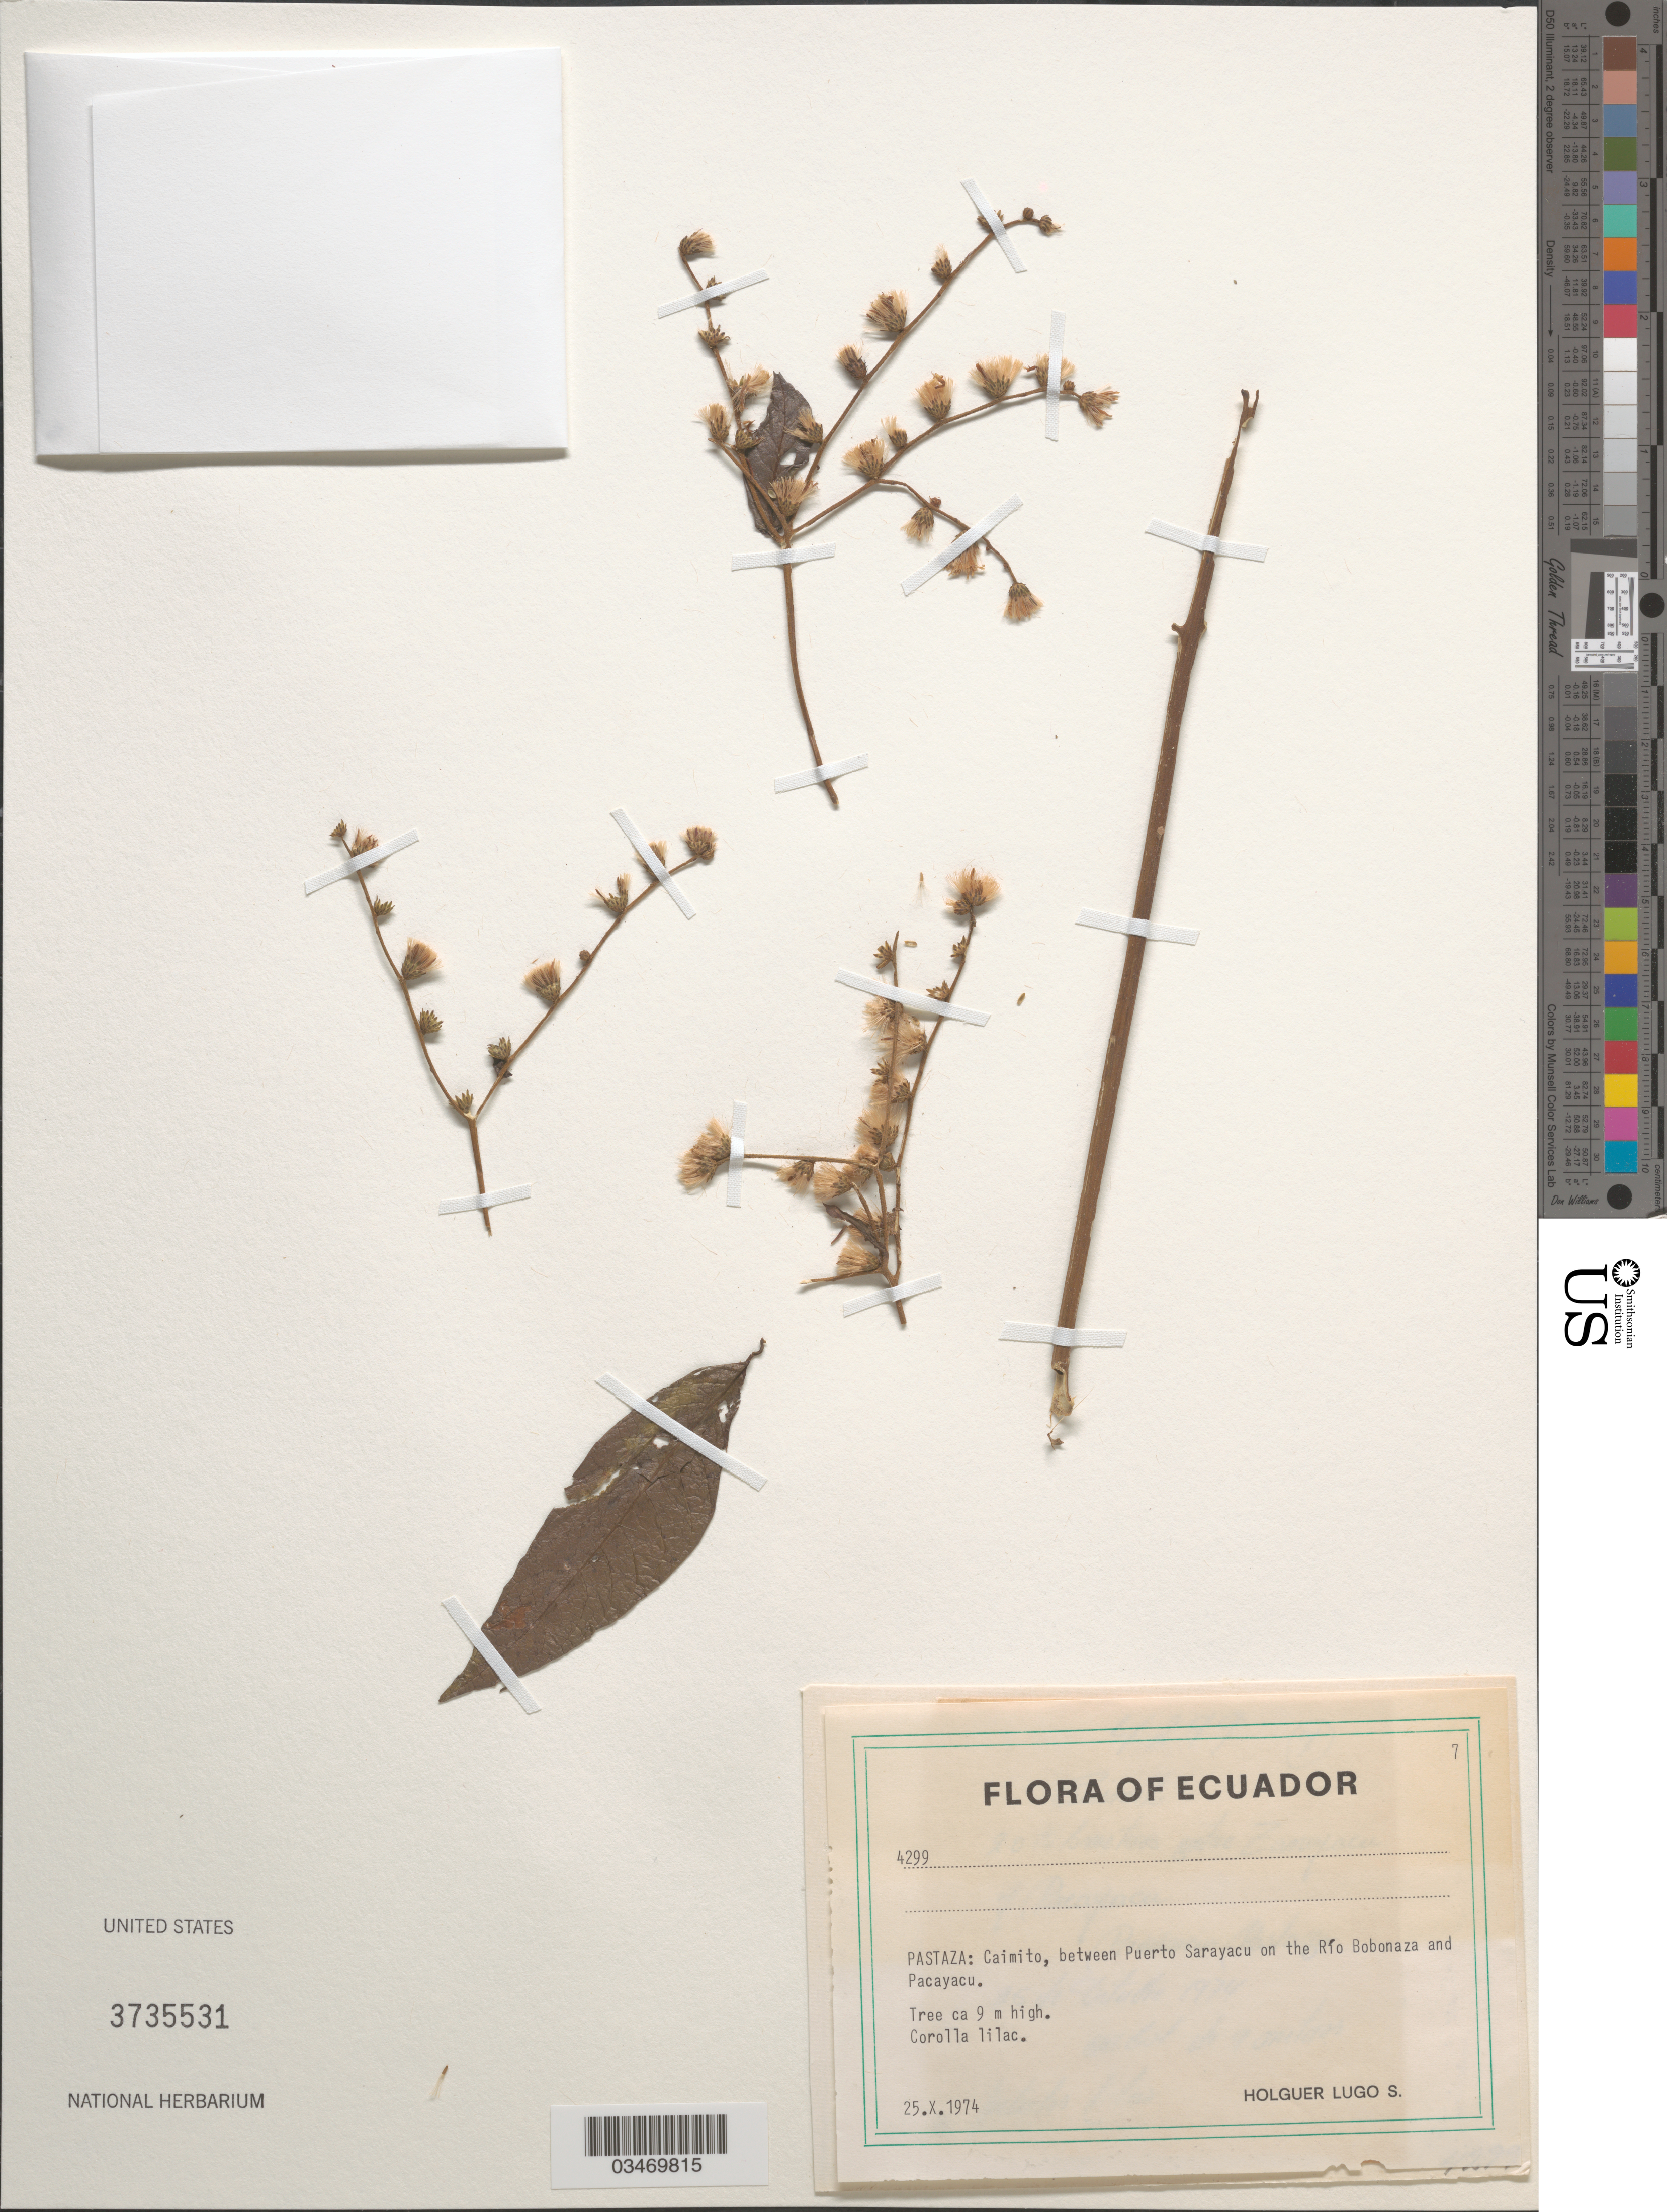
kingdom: Plantae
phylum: Tracheophyta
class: Magnoliopsida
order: Asterales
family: Asteraceae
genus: Vernonanthura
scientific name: Vernonanthura patens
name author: (Kunth) H. Rob.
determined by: Renon, Polla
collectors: L. Holguer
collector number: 4299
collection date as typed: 25 Oct 1974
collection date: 1974-10-25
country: Ecuador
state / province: Pastaza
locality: Caimito, between Puerto Sarayacu on the Rio Bobonaza and Pacayacu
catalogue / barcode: US 3735531